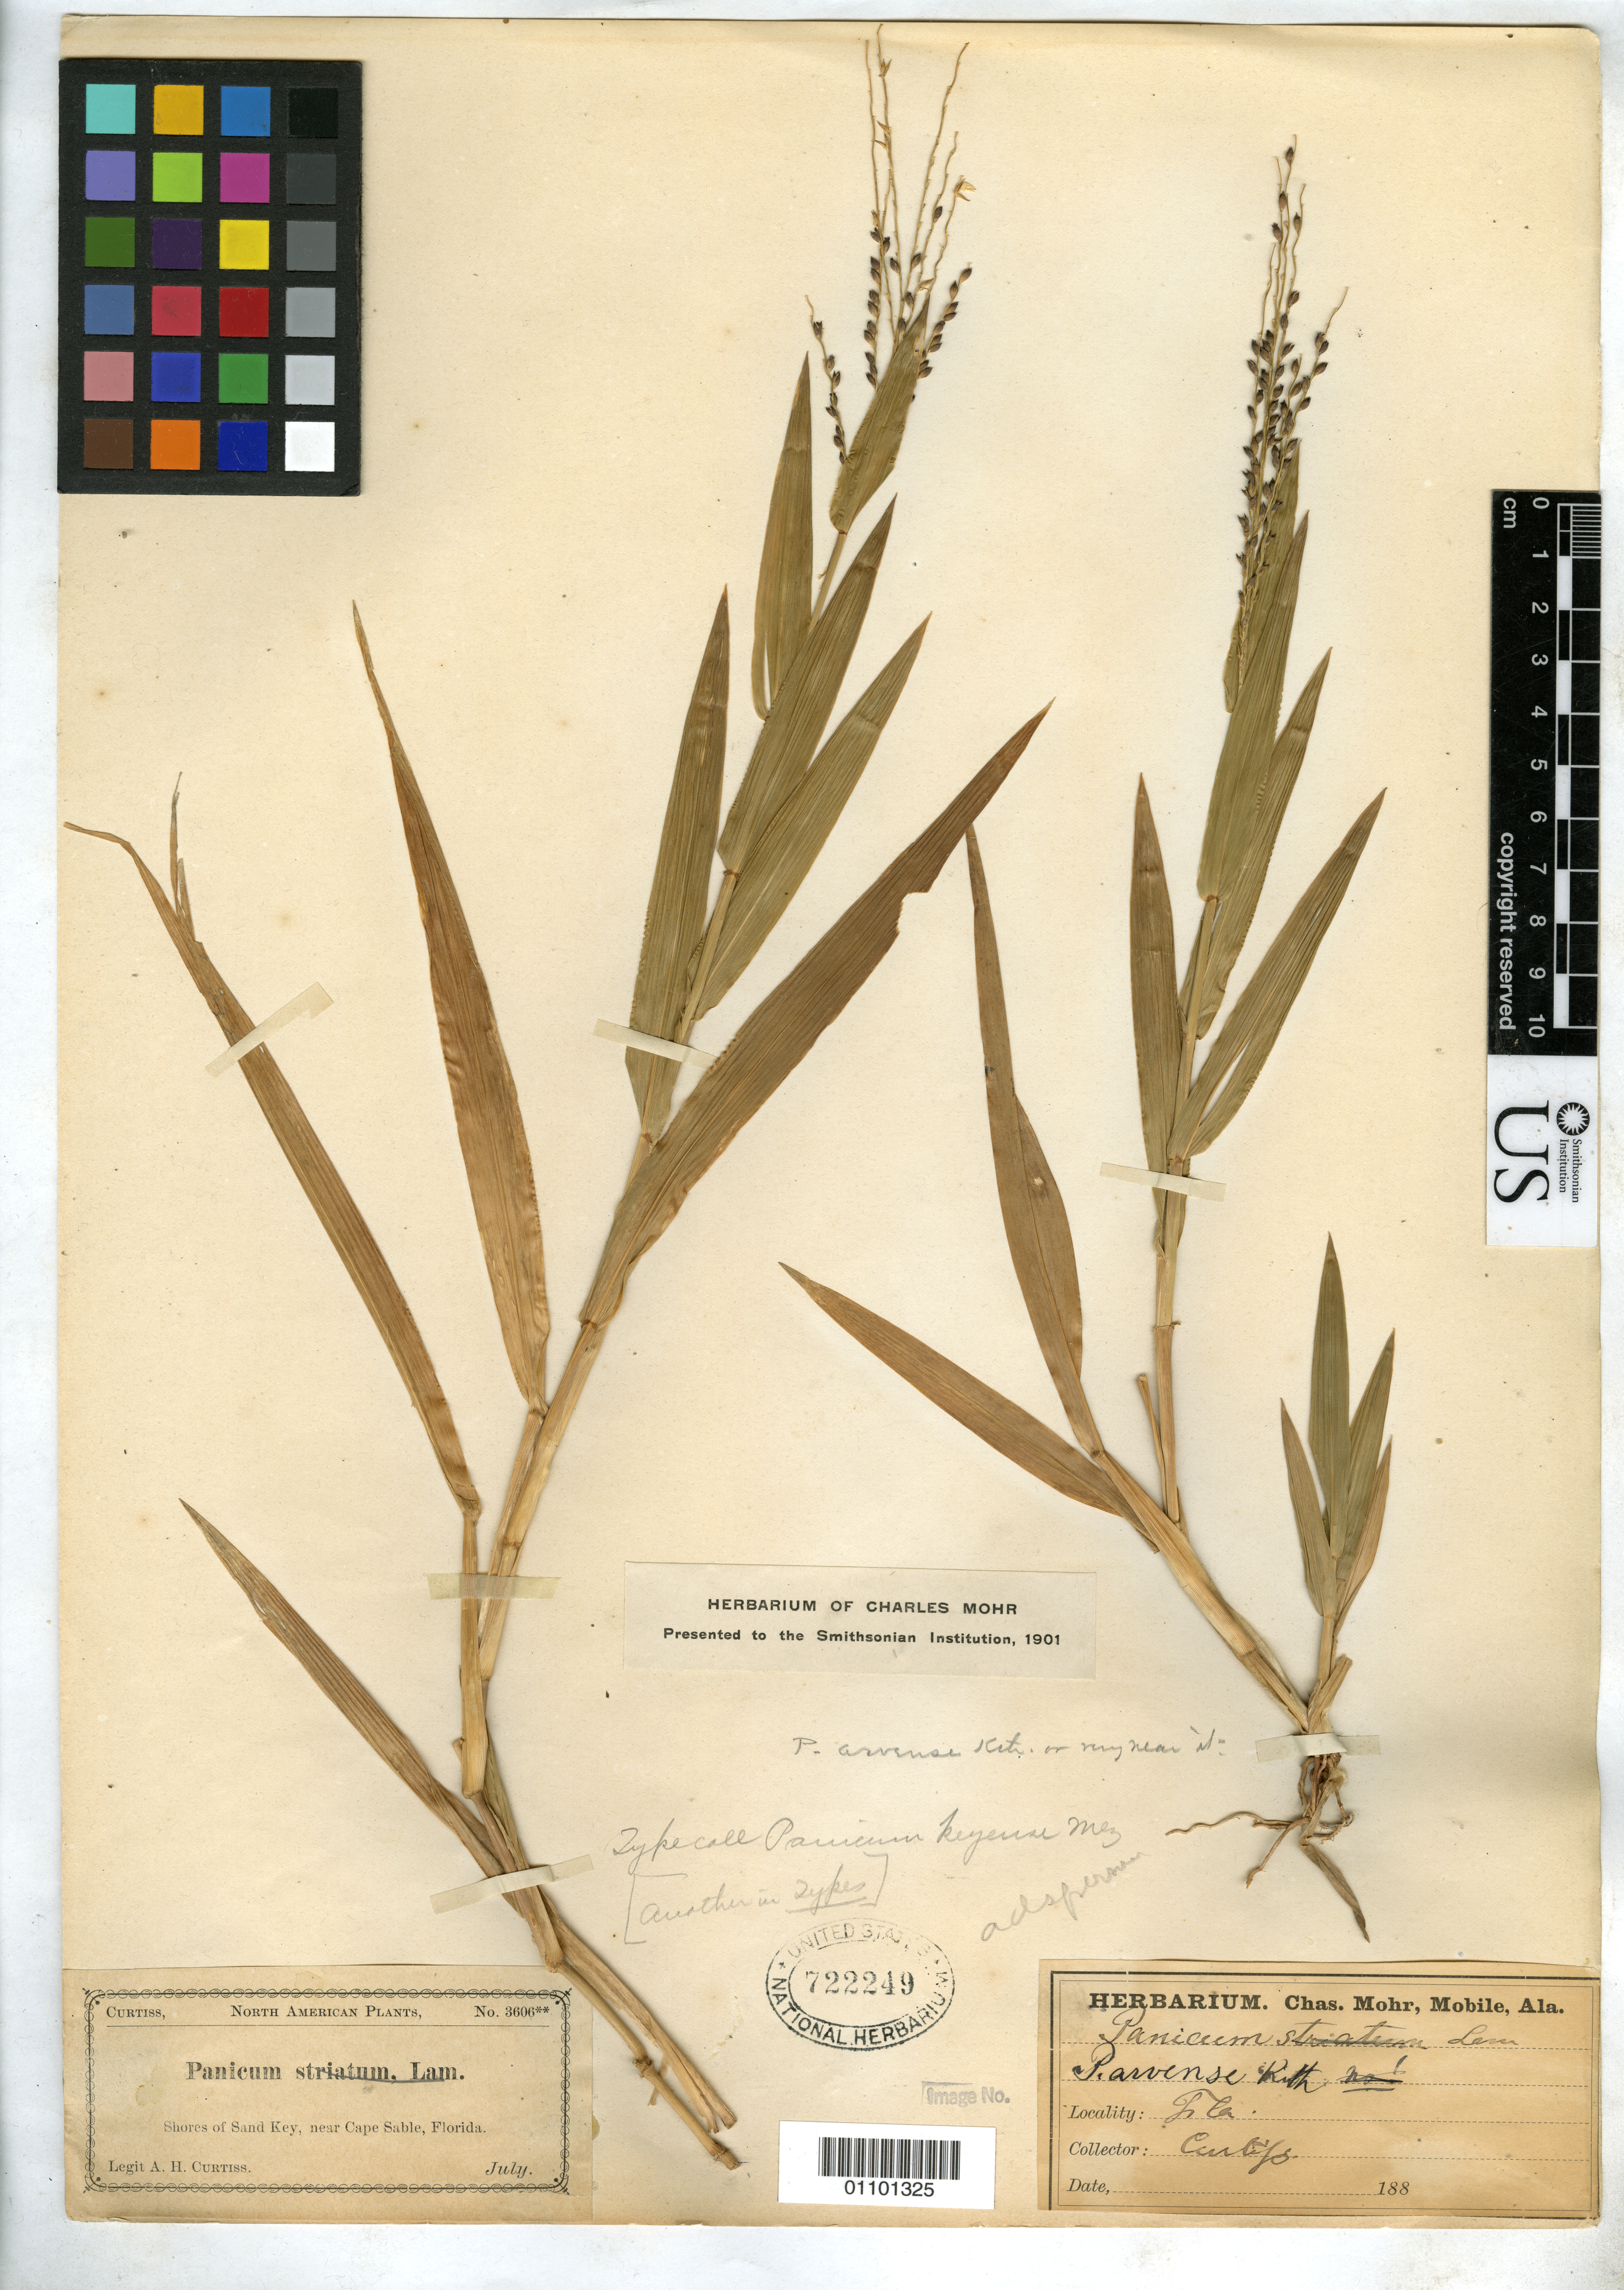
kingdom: Plantae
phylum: Tracheophyta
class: Liliopsida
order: Poales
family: Poaceae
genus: Panicum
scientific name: Panicum keyense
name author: Mez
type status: Syntype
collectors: A. H. Curtiss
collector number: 3606**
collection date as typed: Jul 1880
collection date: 1880-07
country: United States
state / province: Florida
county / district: Monroe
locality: Key near Cape Sable.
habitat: Shores of sand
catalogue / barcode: US 722249